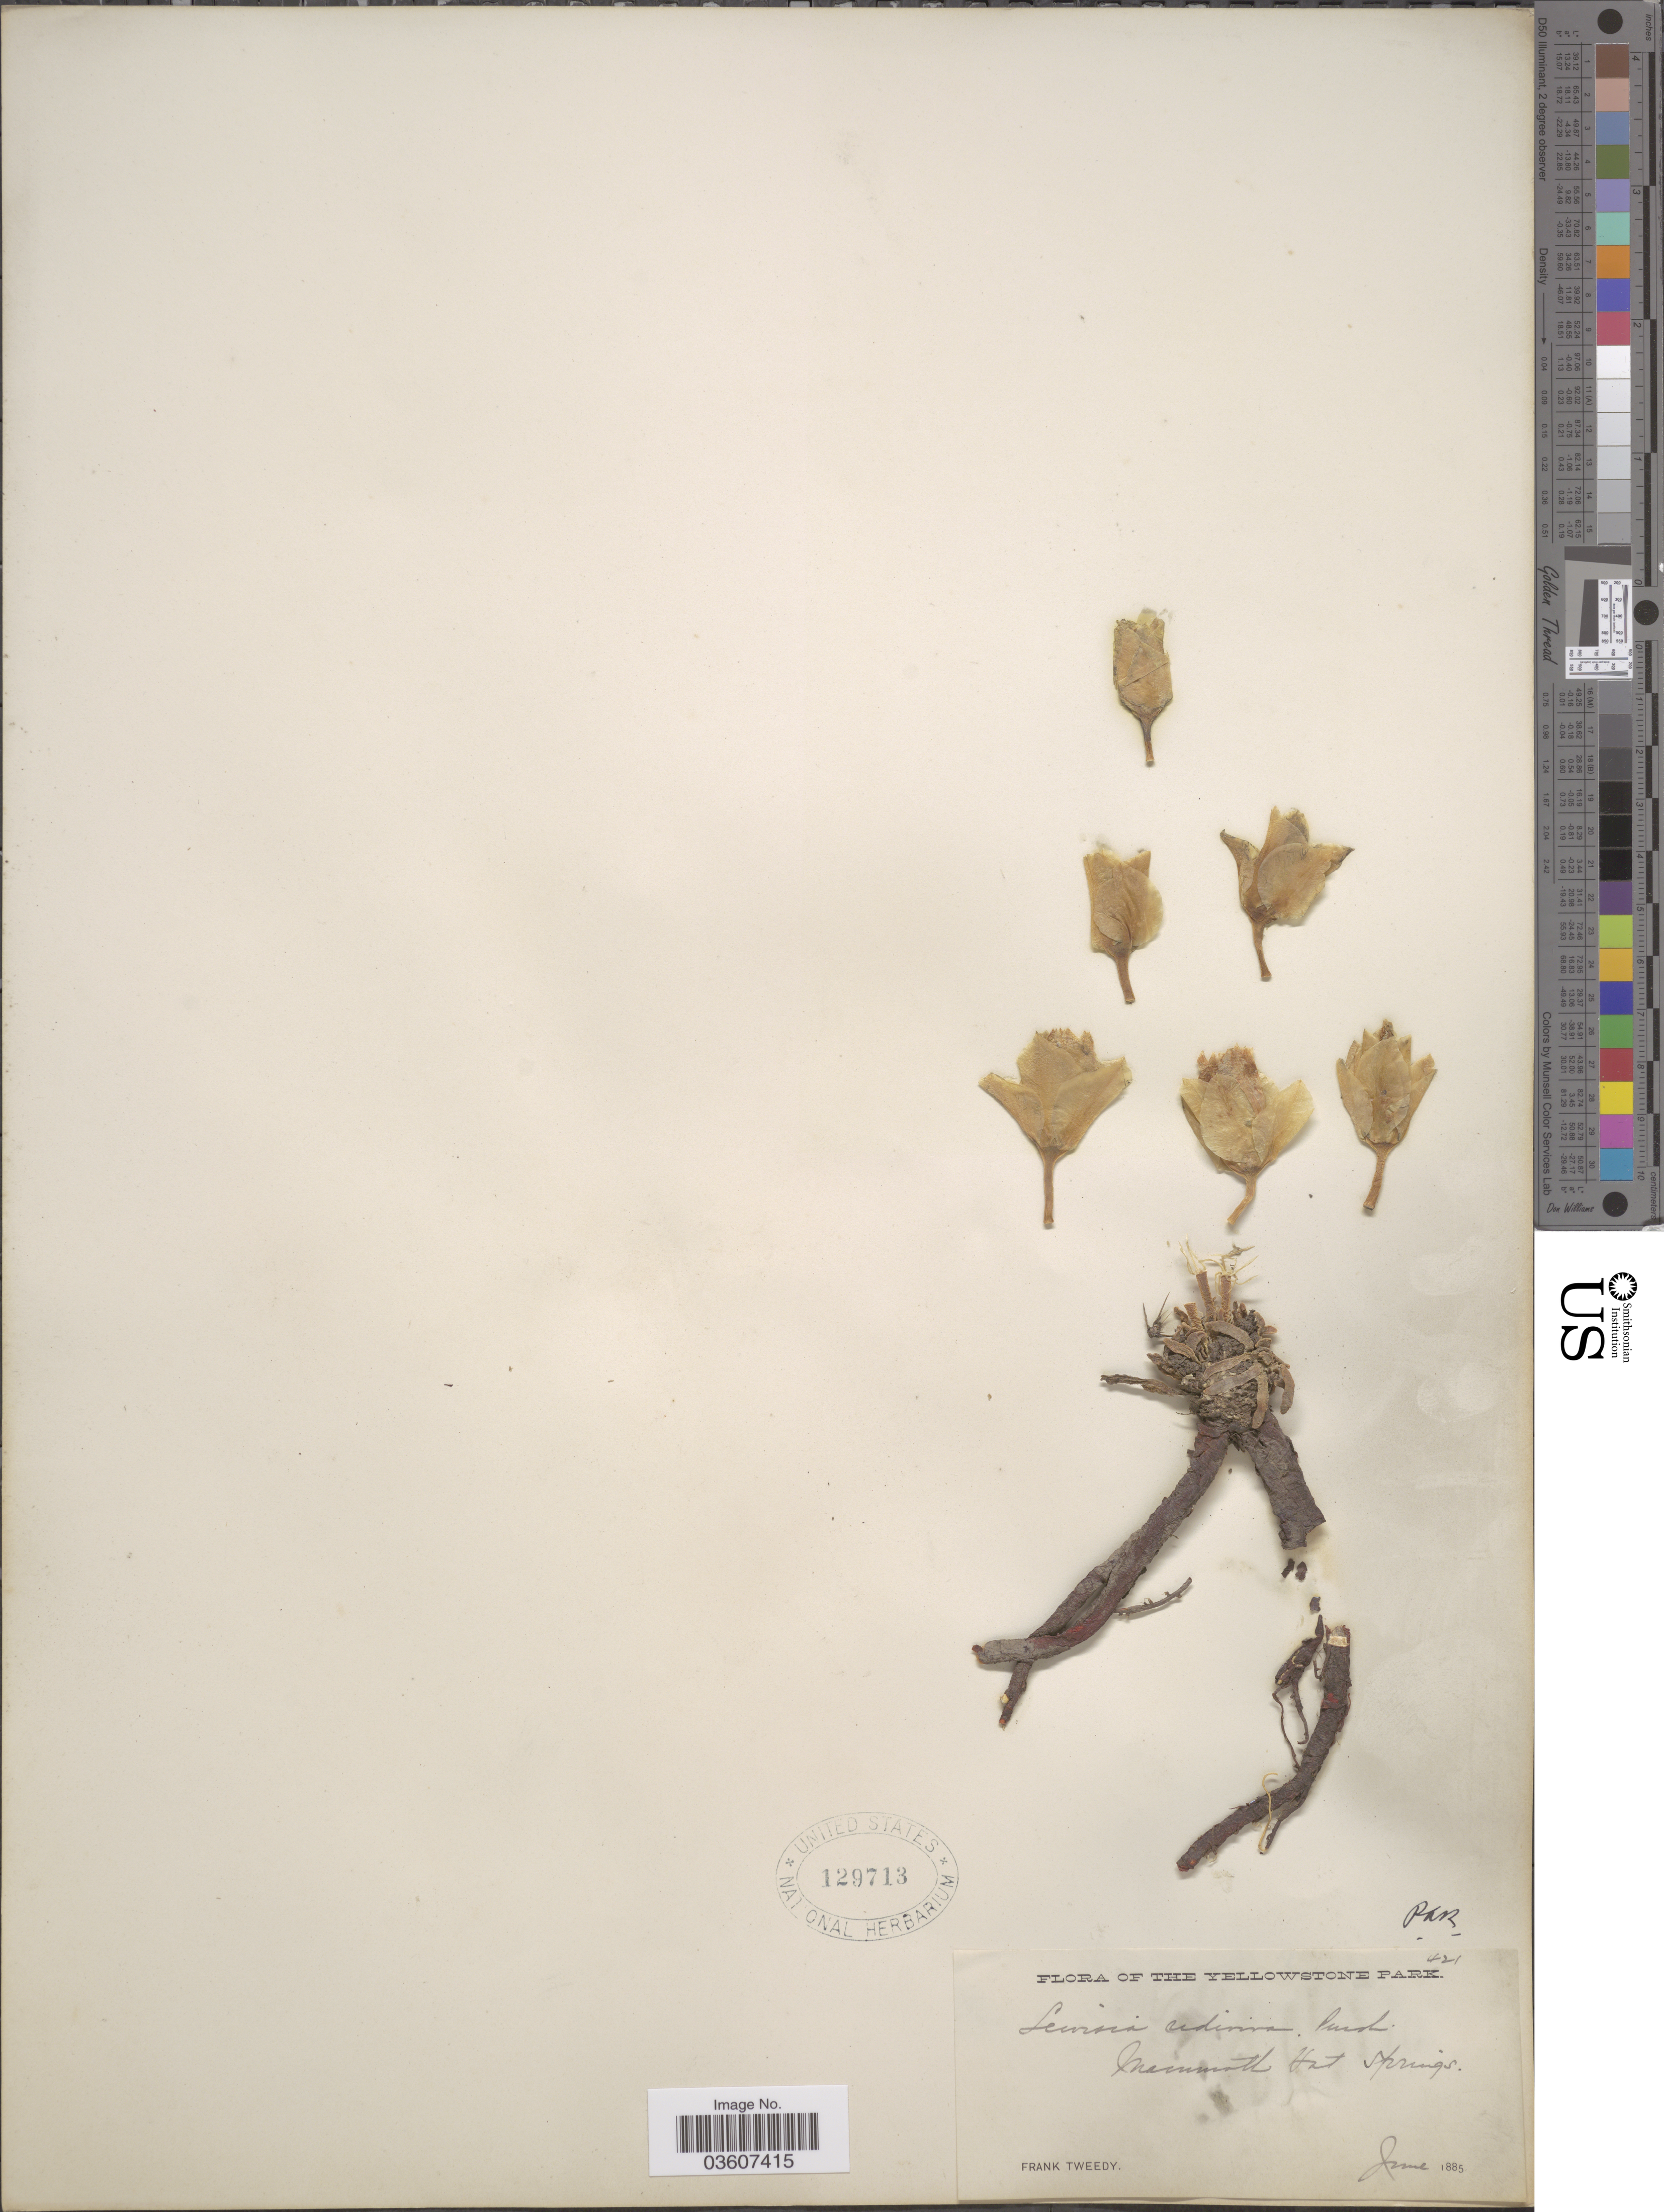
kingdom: Plantae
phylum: Tracheophyta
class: Magnoliopsida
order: Caryophyllales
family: Montiaceae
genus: Lewisia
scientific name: Lewisia rediviva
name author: Pursh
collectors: F. Tweedy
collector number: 421?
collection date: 1885-06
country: United States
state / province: Wyoming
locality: The Yellowstone Park. Mammoth Hot Springs.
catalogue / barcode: US 129713